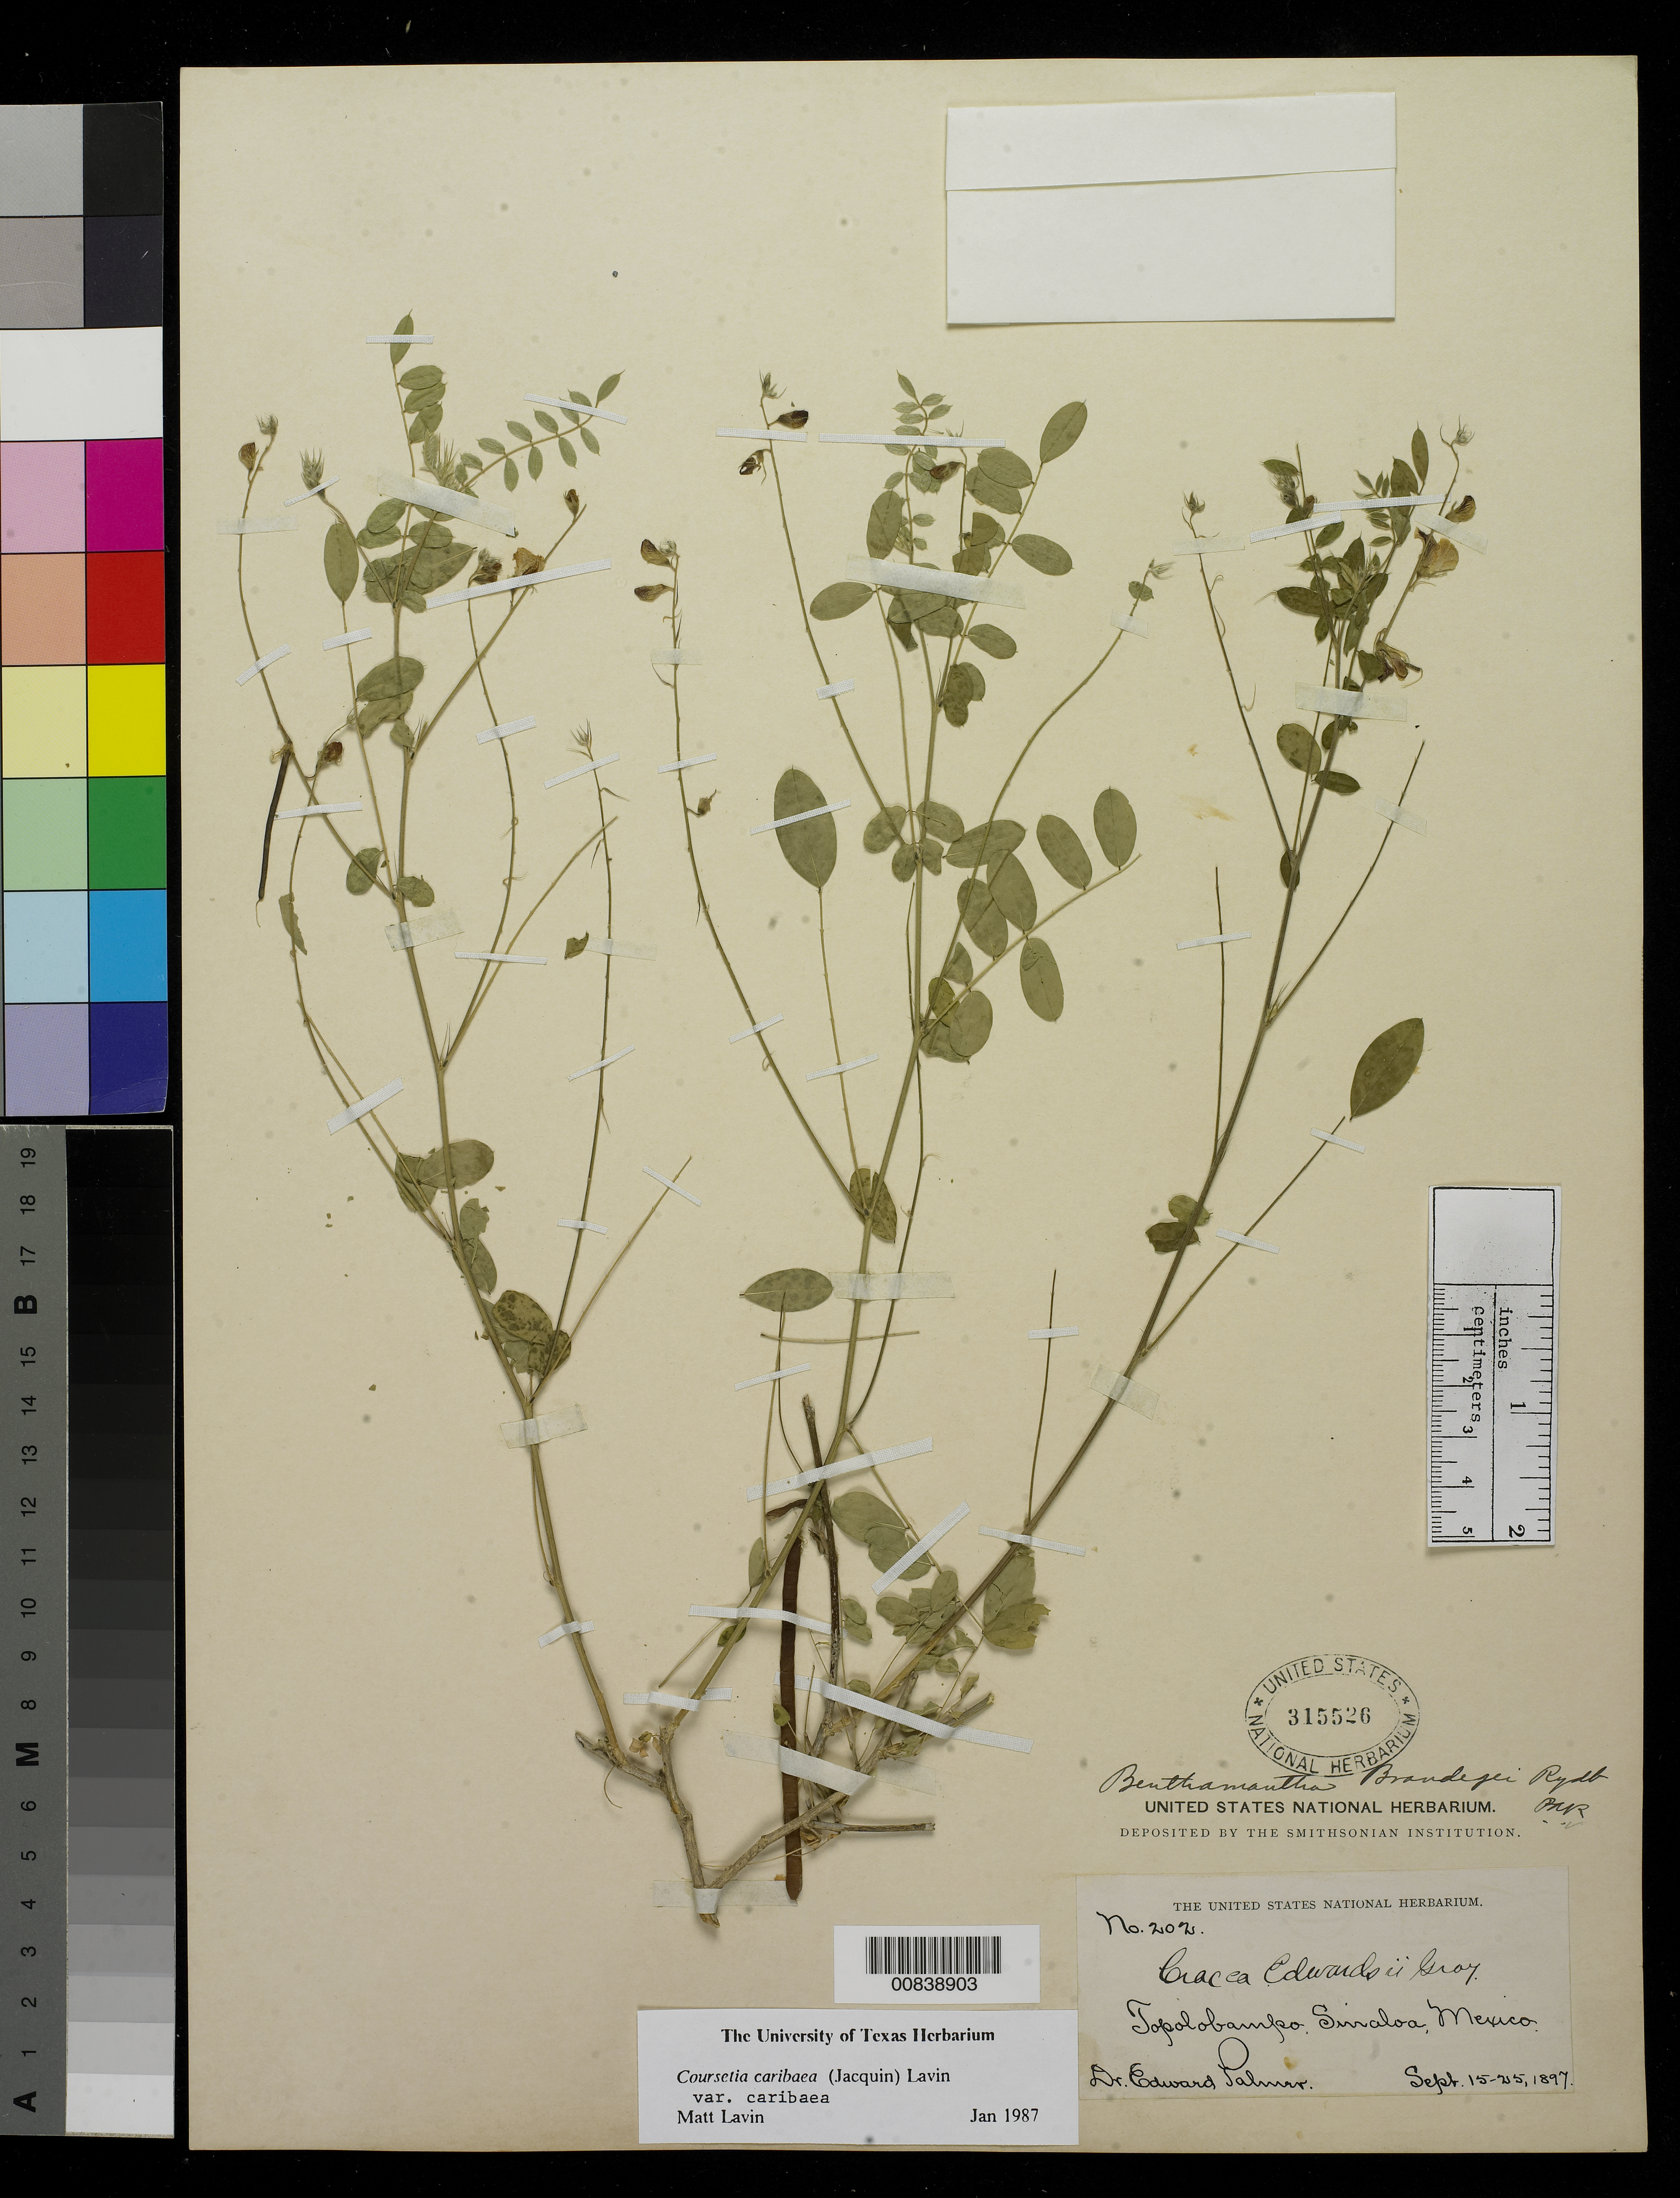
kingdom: Plantae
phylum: Tracheophyta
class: Magnoliopsida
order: Fabales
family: Fabaceae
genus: Coursetia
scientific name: Coursetia caribaea var. caribaea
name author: (Jacq.) Lavin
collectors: E. Palmer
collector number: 202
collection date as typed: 15 Sep 1897 to 25 Sep 1897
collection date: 1897-09-15/1897-09-25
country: Mexico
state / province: Sinaloa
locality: Topolobampo, Sinaloa.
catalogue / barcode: US 315526